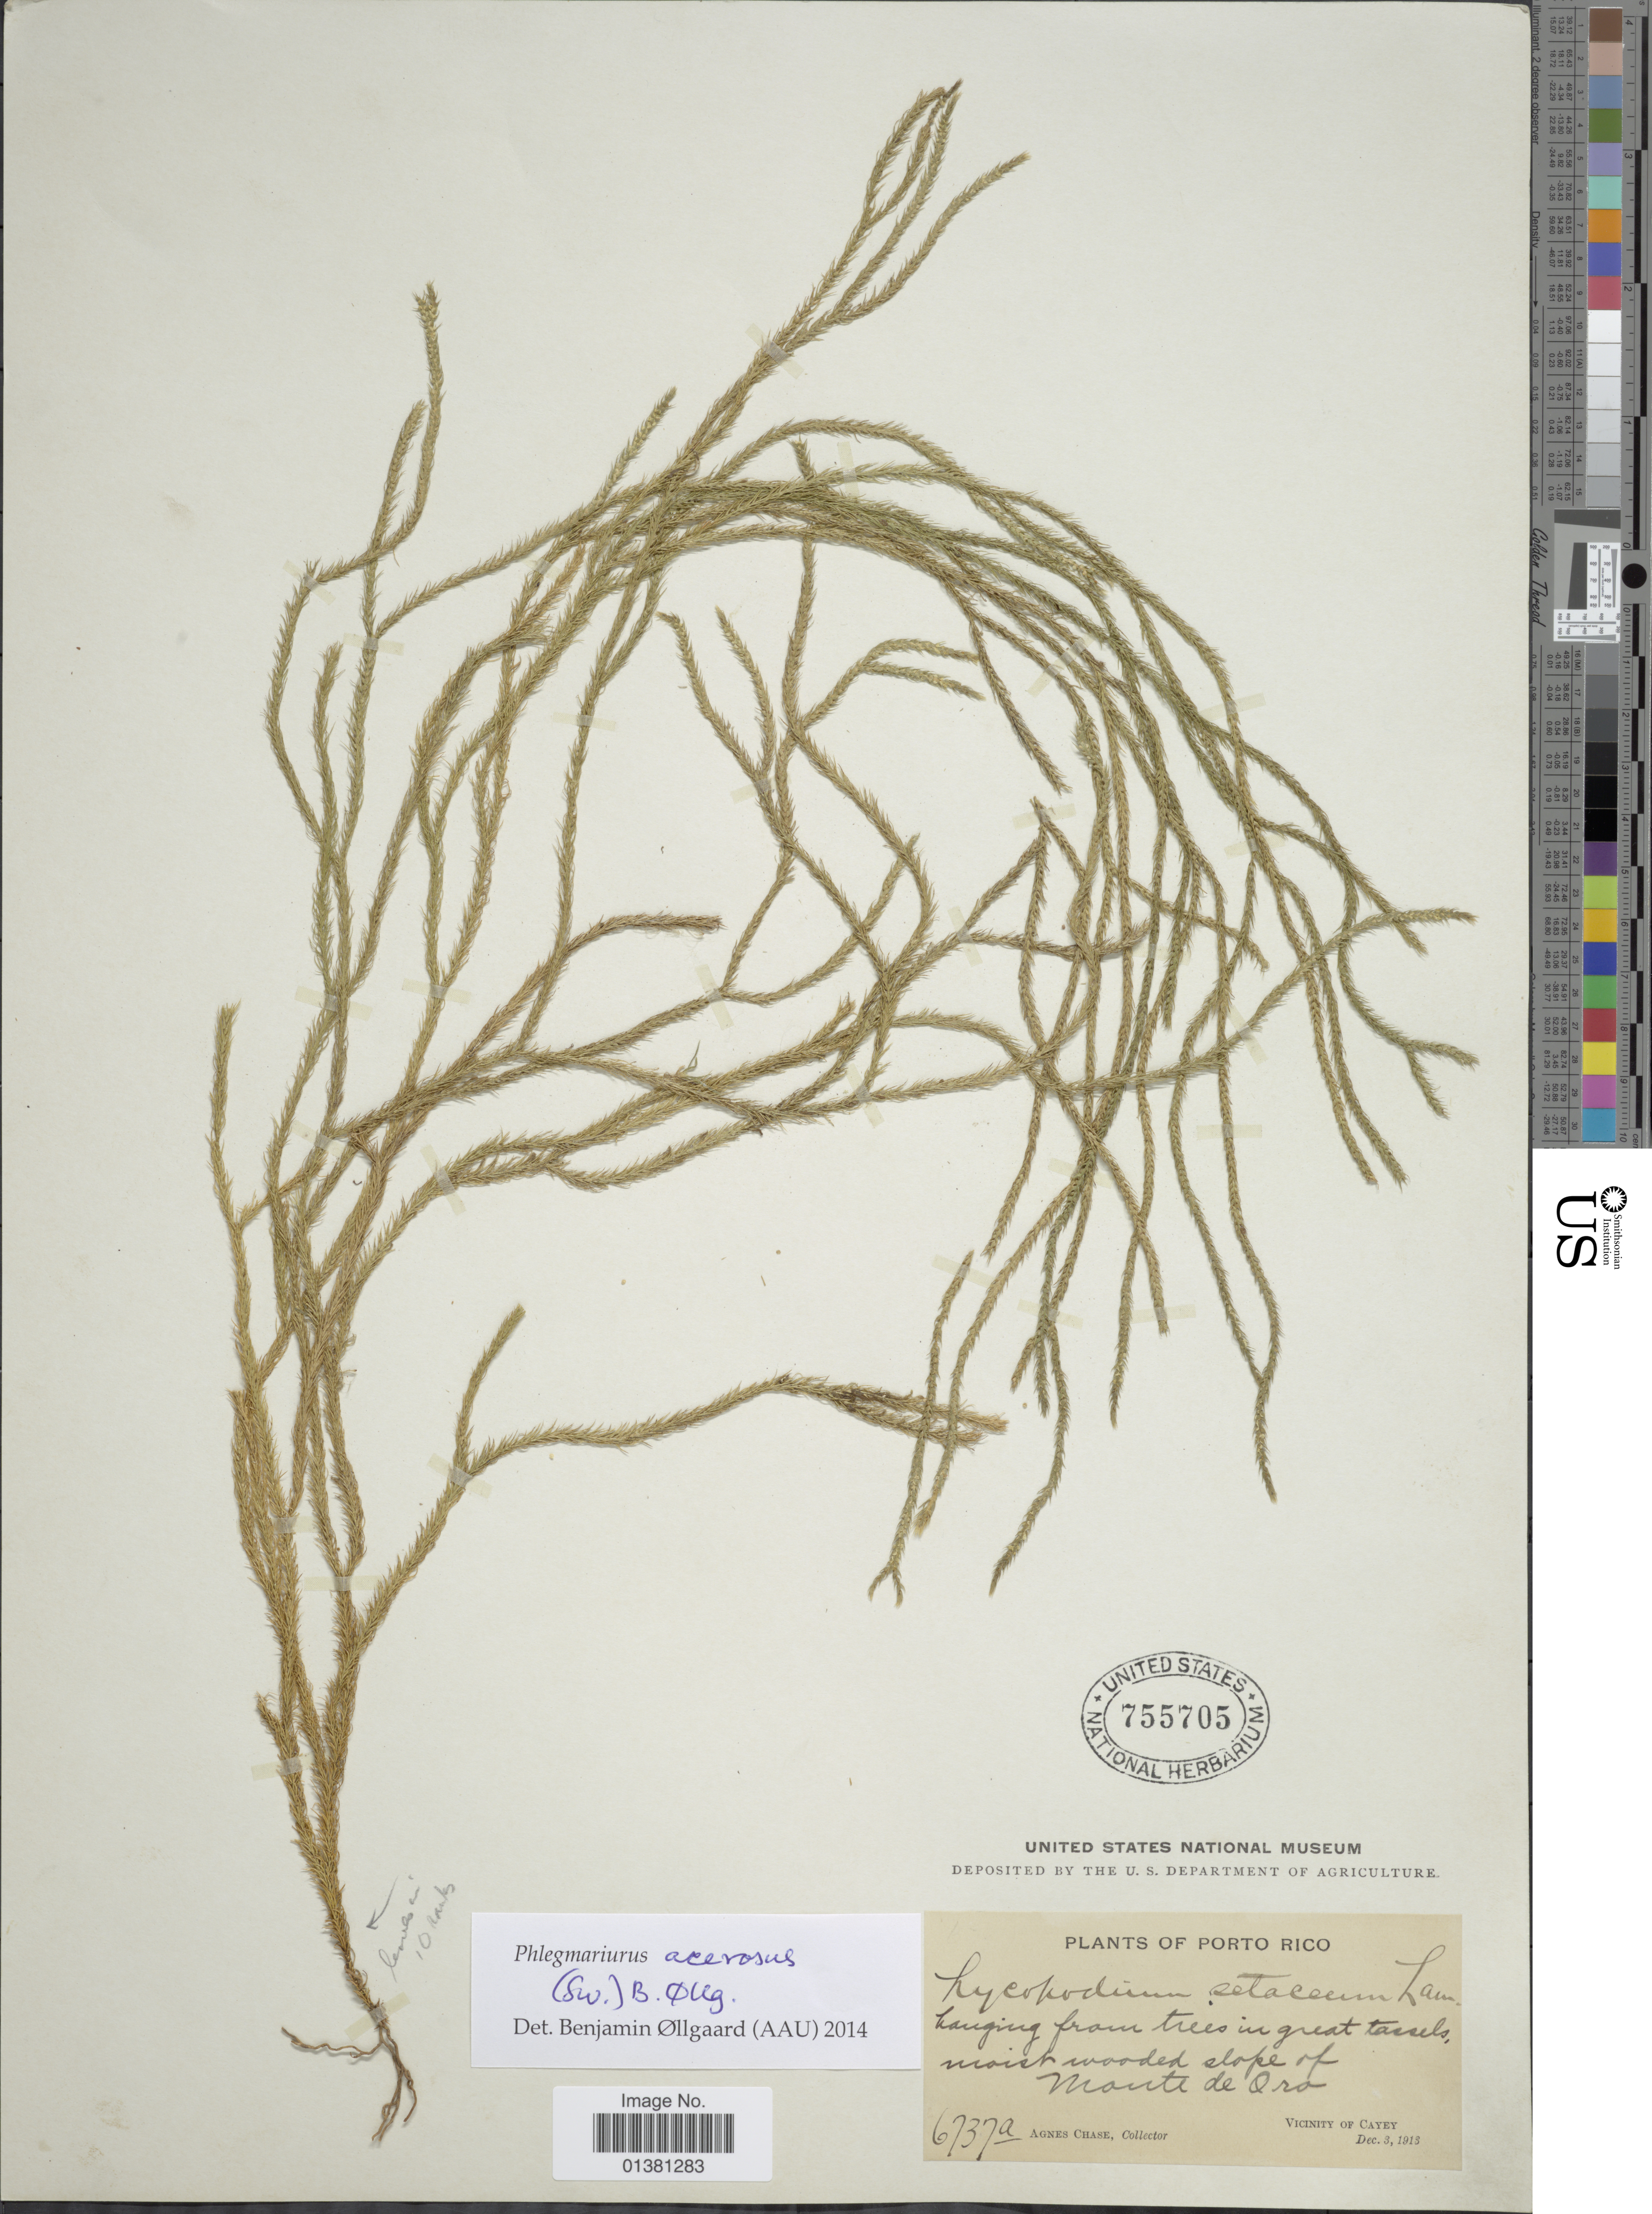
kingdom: Plantae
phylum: Tracheophyta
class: Lycopodiopsida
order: Lycopodiales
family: Lycopodiaceae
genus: Phlegmariurus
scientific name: Phlegmariurus acerosus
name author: (Sw.) B. Øllg.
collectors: A. Chase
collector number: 6737a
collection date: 1913-12-03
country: Puerto Rico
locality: Monte de Oro, Vicinity of Cayey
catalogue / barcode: US 755705